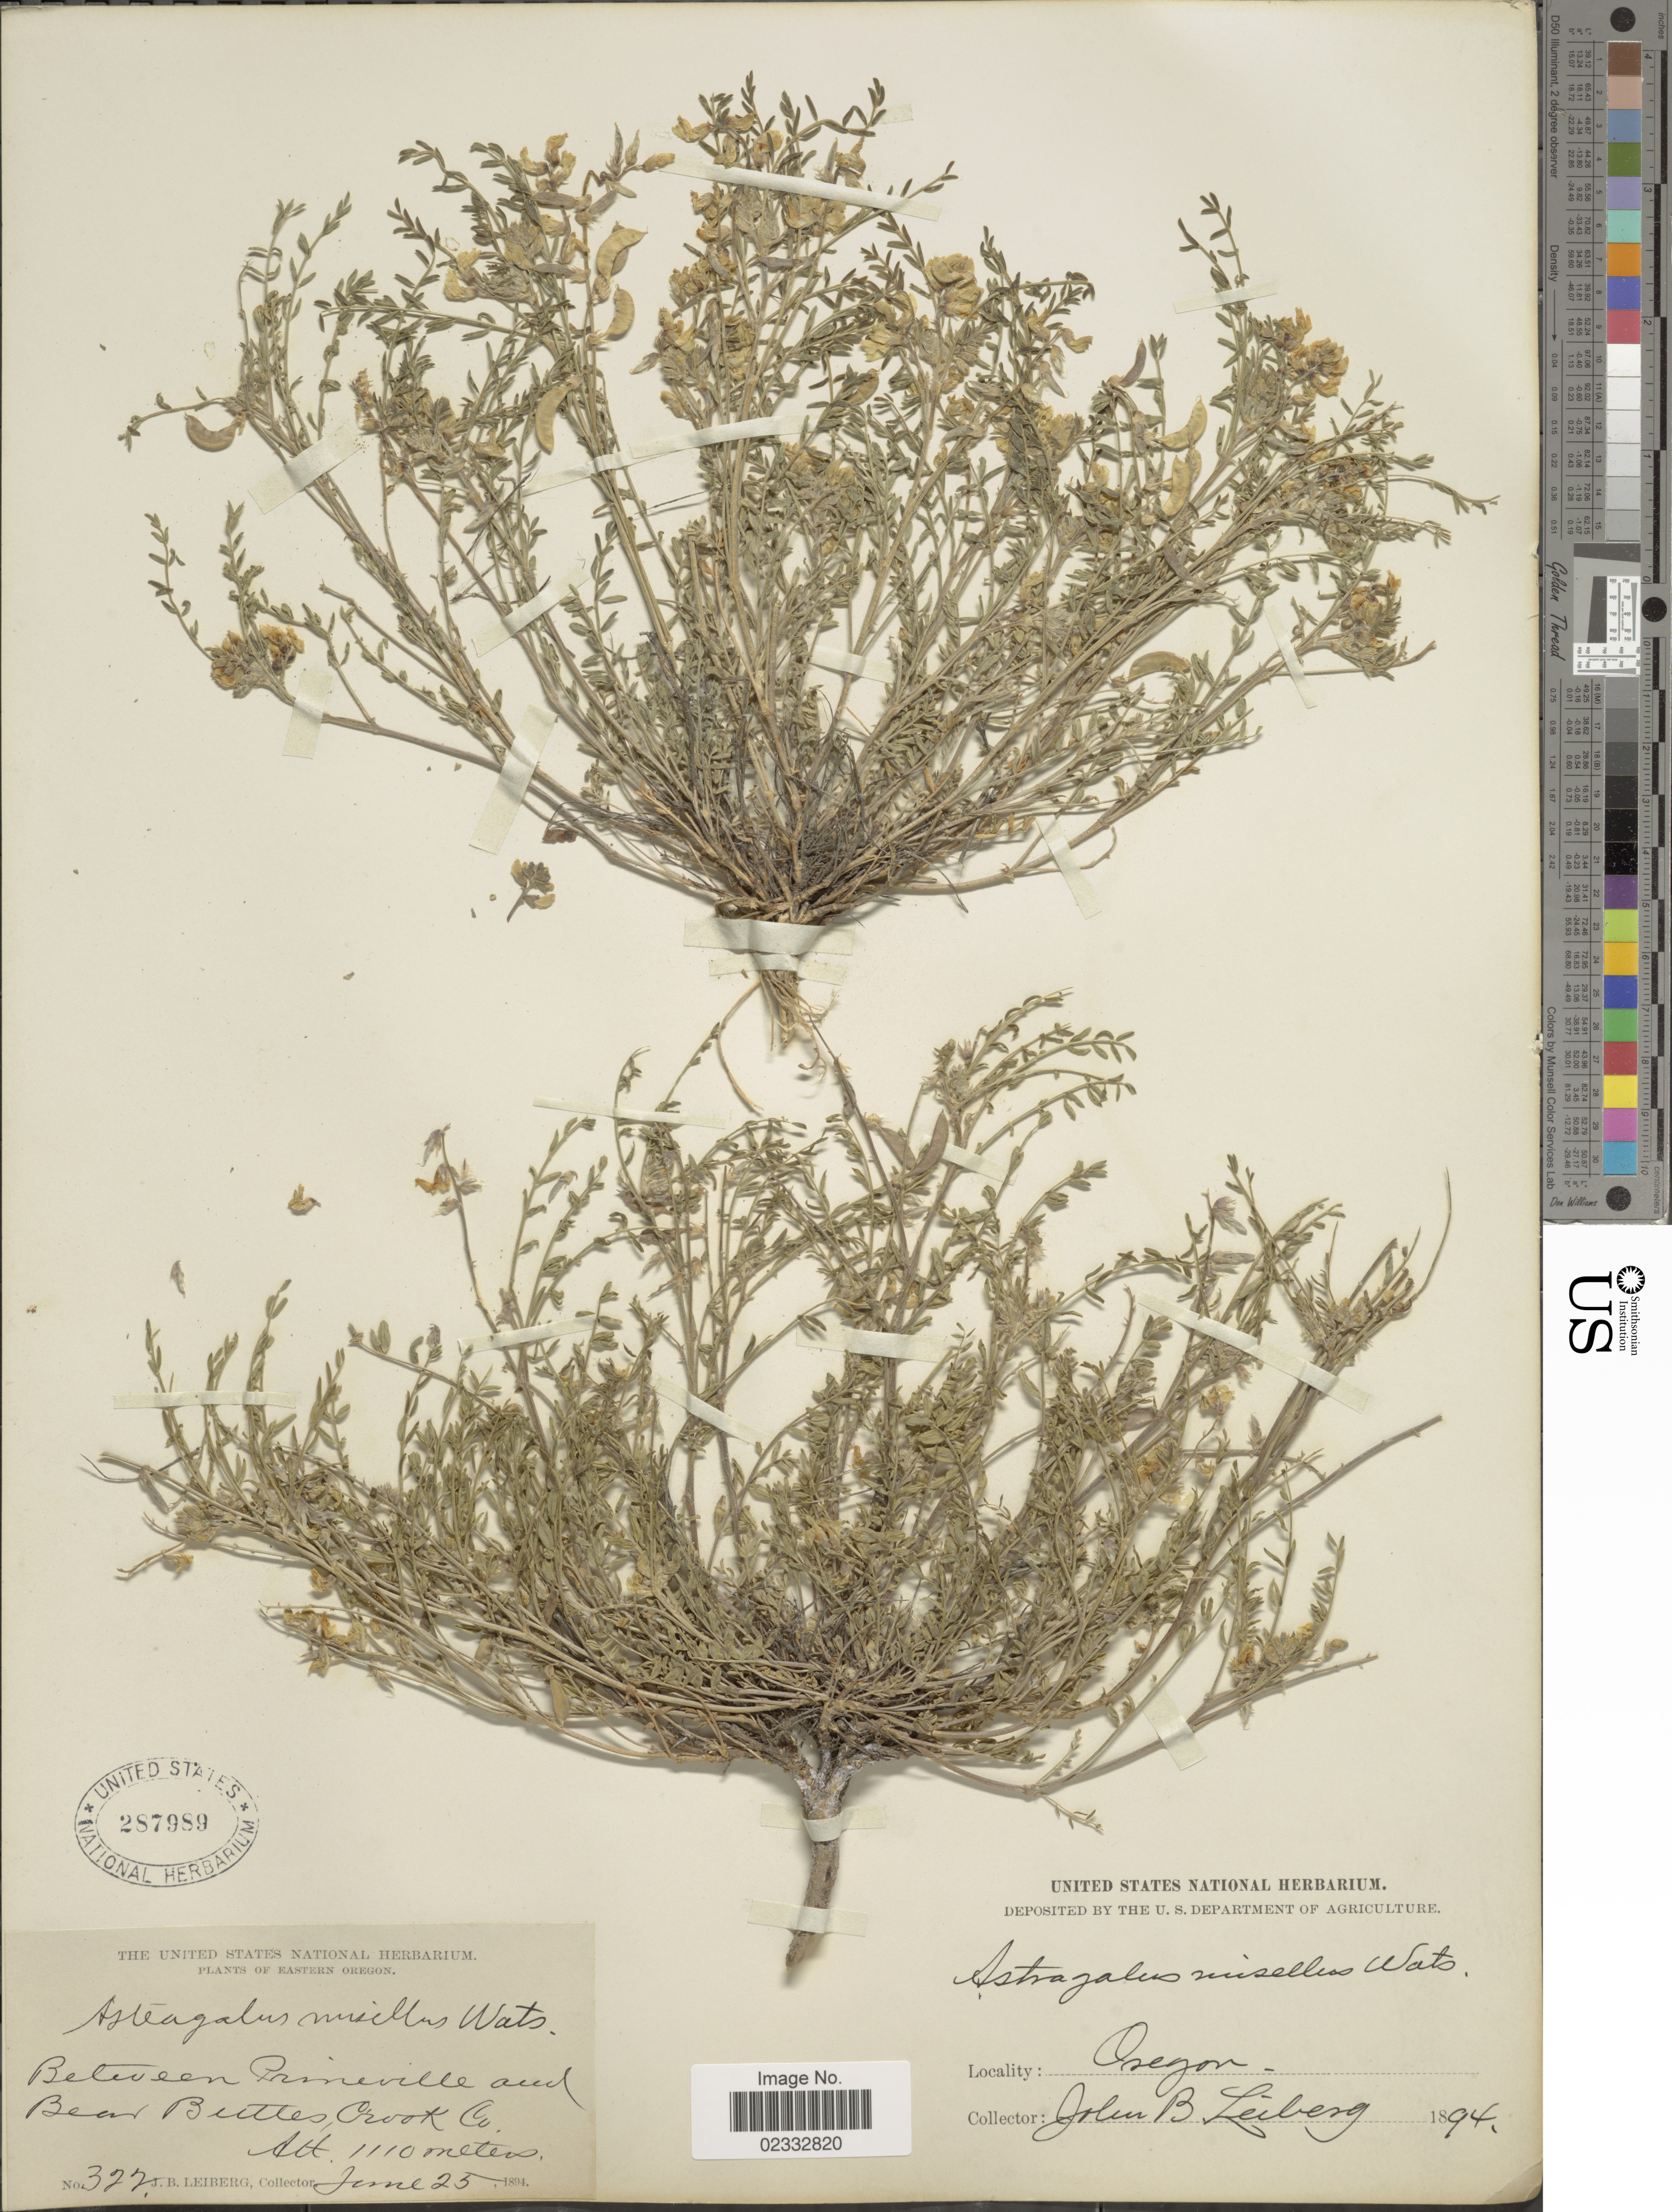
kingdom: Plantae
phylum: Tracheophyta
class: Magnoliopsida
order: Fabales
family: Fabaceae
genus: Astragalus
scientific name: Astragalus misellus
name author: S. Watson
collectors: J. B. Leiberg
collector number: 322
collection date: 1894-06-25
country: United States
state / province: Oregon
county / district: Crook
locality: Between Prineville and Bear Buttes, Crook Co.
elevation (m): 1110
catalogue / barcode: US 287989